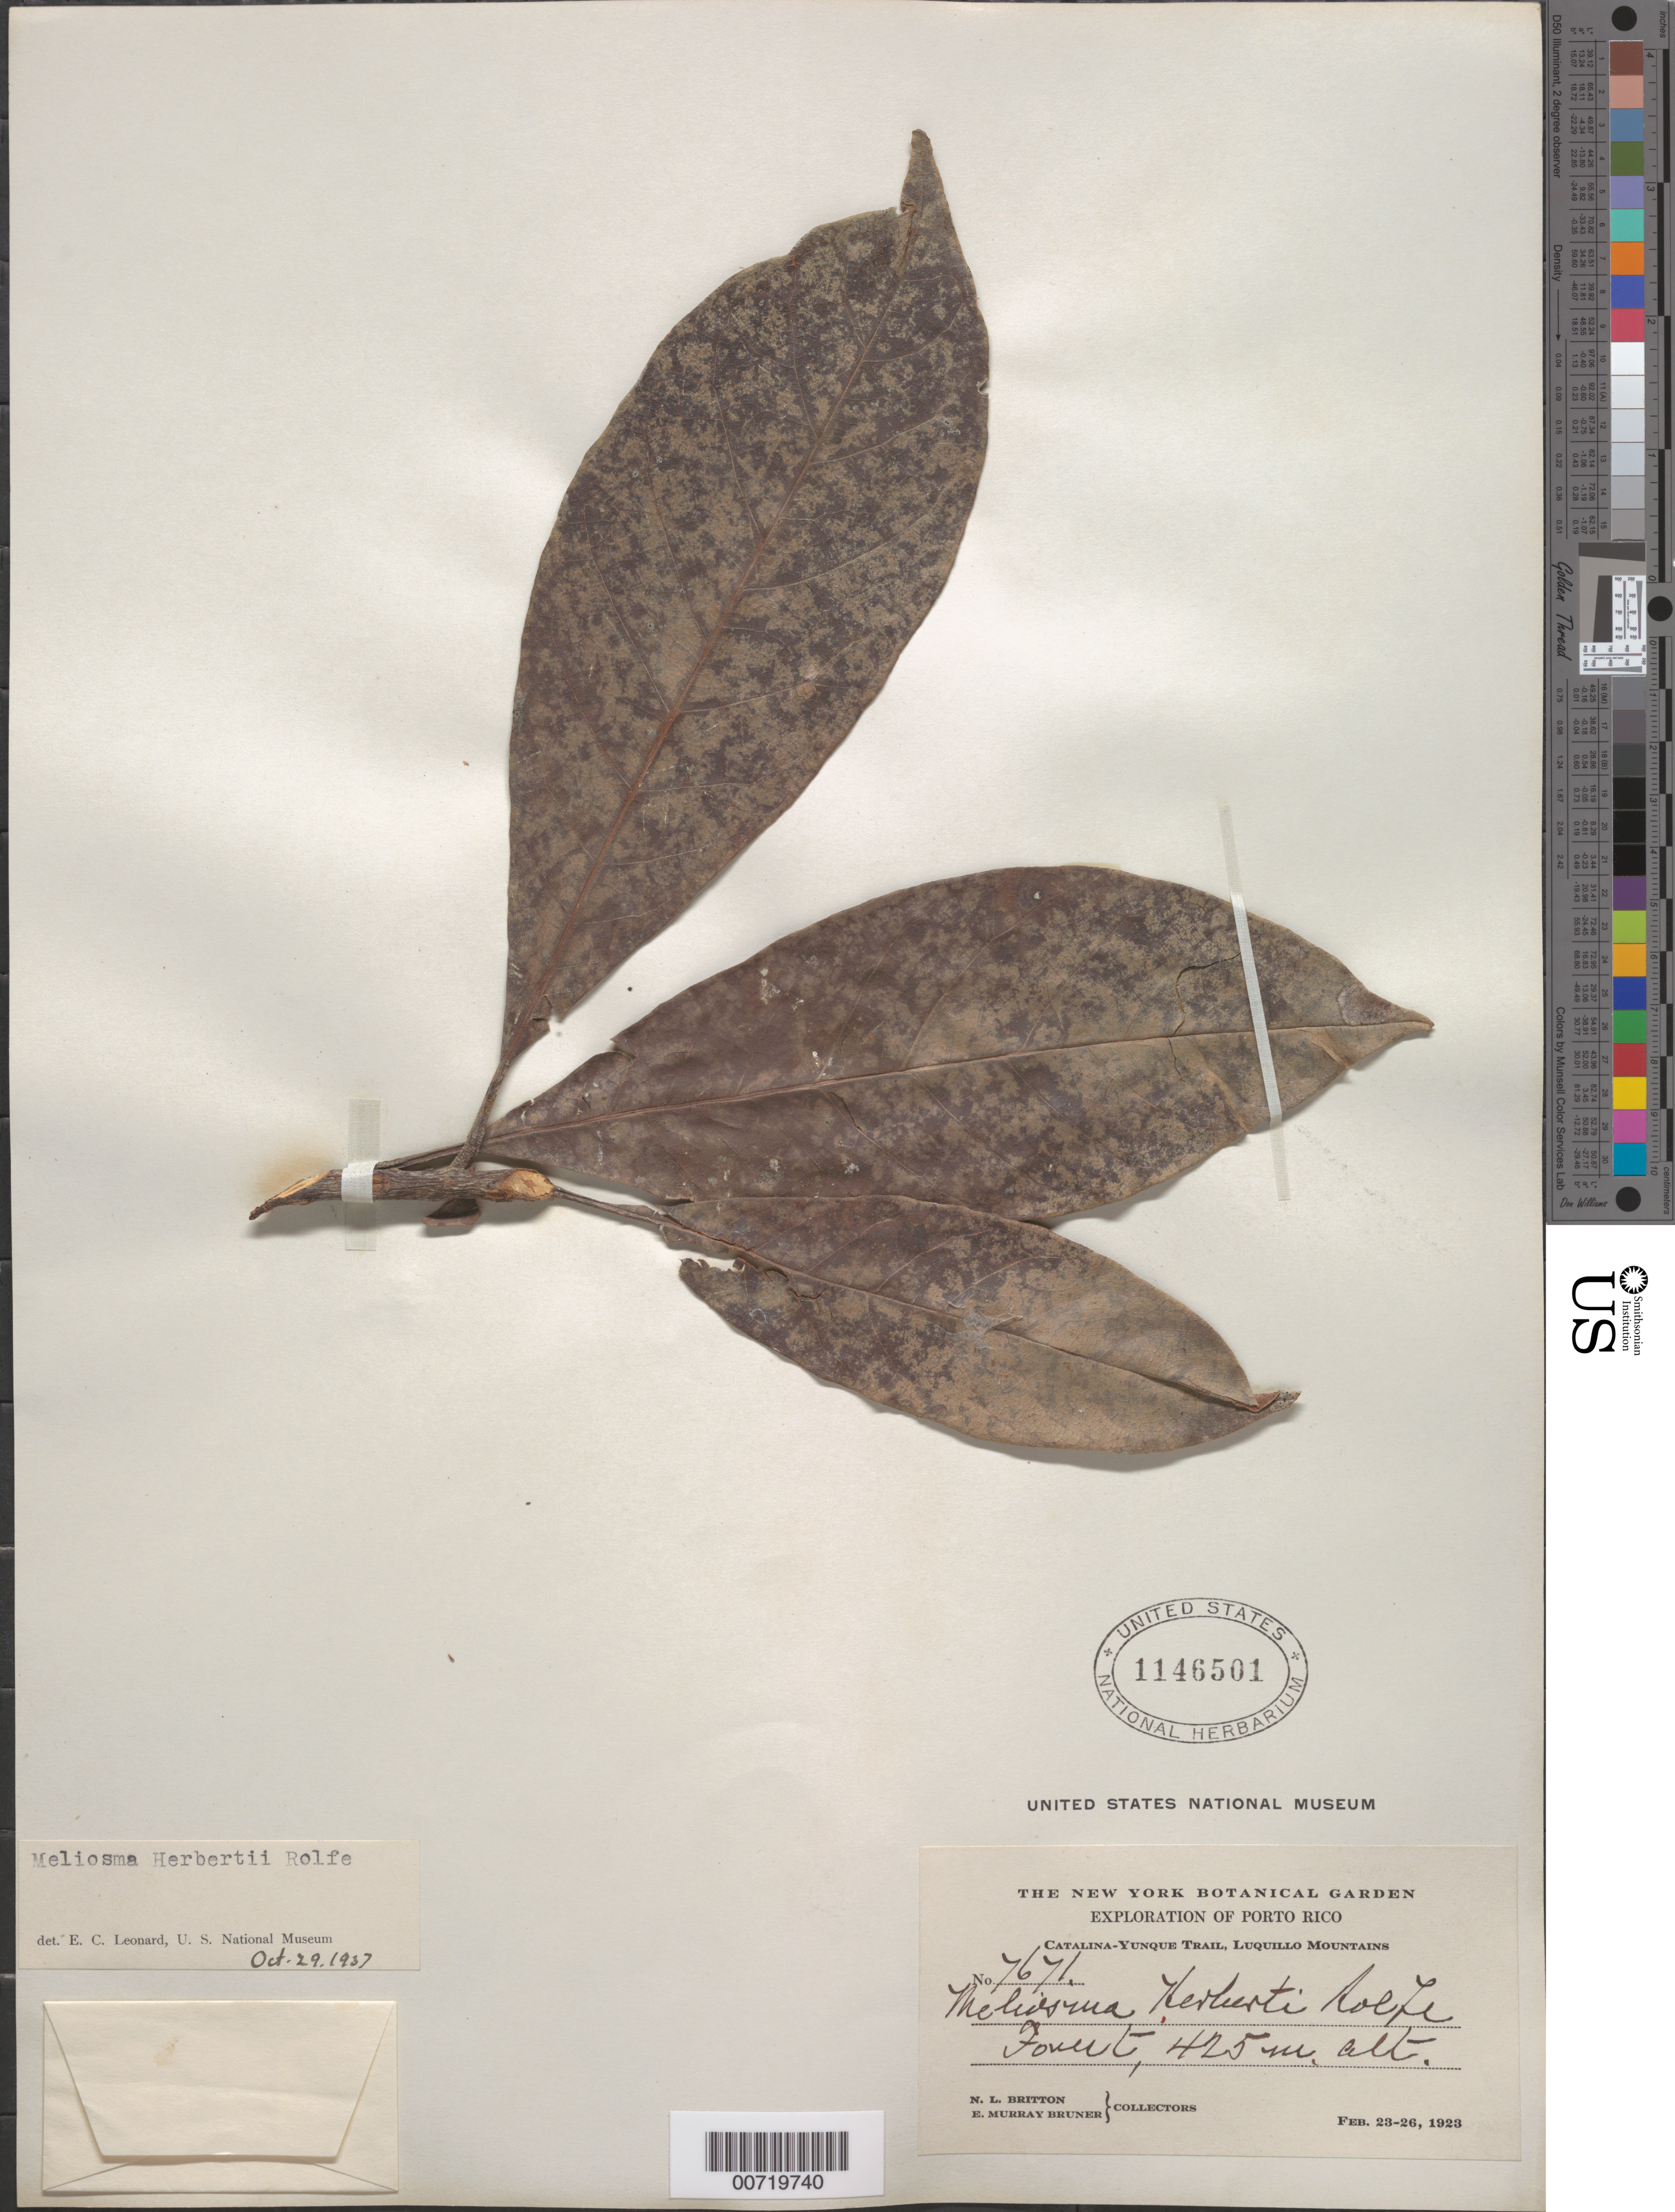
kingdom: Plantae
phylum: Tracheophyta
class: Magnoliopsida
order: Proteales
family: Sabiaceae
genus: Meliosma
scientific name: Meliosma herbertii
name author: Rolfe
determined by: Leonard, Emery C., (US)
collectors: N. Britton & E. Murray Bruner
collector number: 7671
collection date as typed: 23 Feb 1923 to 26 Feb 1923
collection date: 1923-02-23/1923-02-26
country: Puerto Rico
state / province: Luquillo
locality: Catalina-Yunque Trail, Luquillo Mts.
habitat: Forest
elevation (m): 425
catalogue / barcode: US 1146501